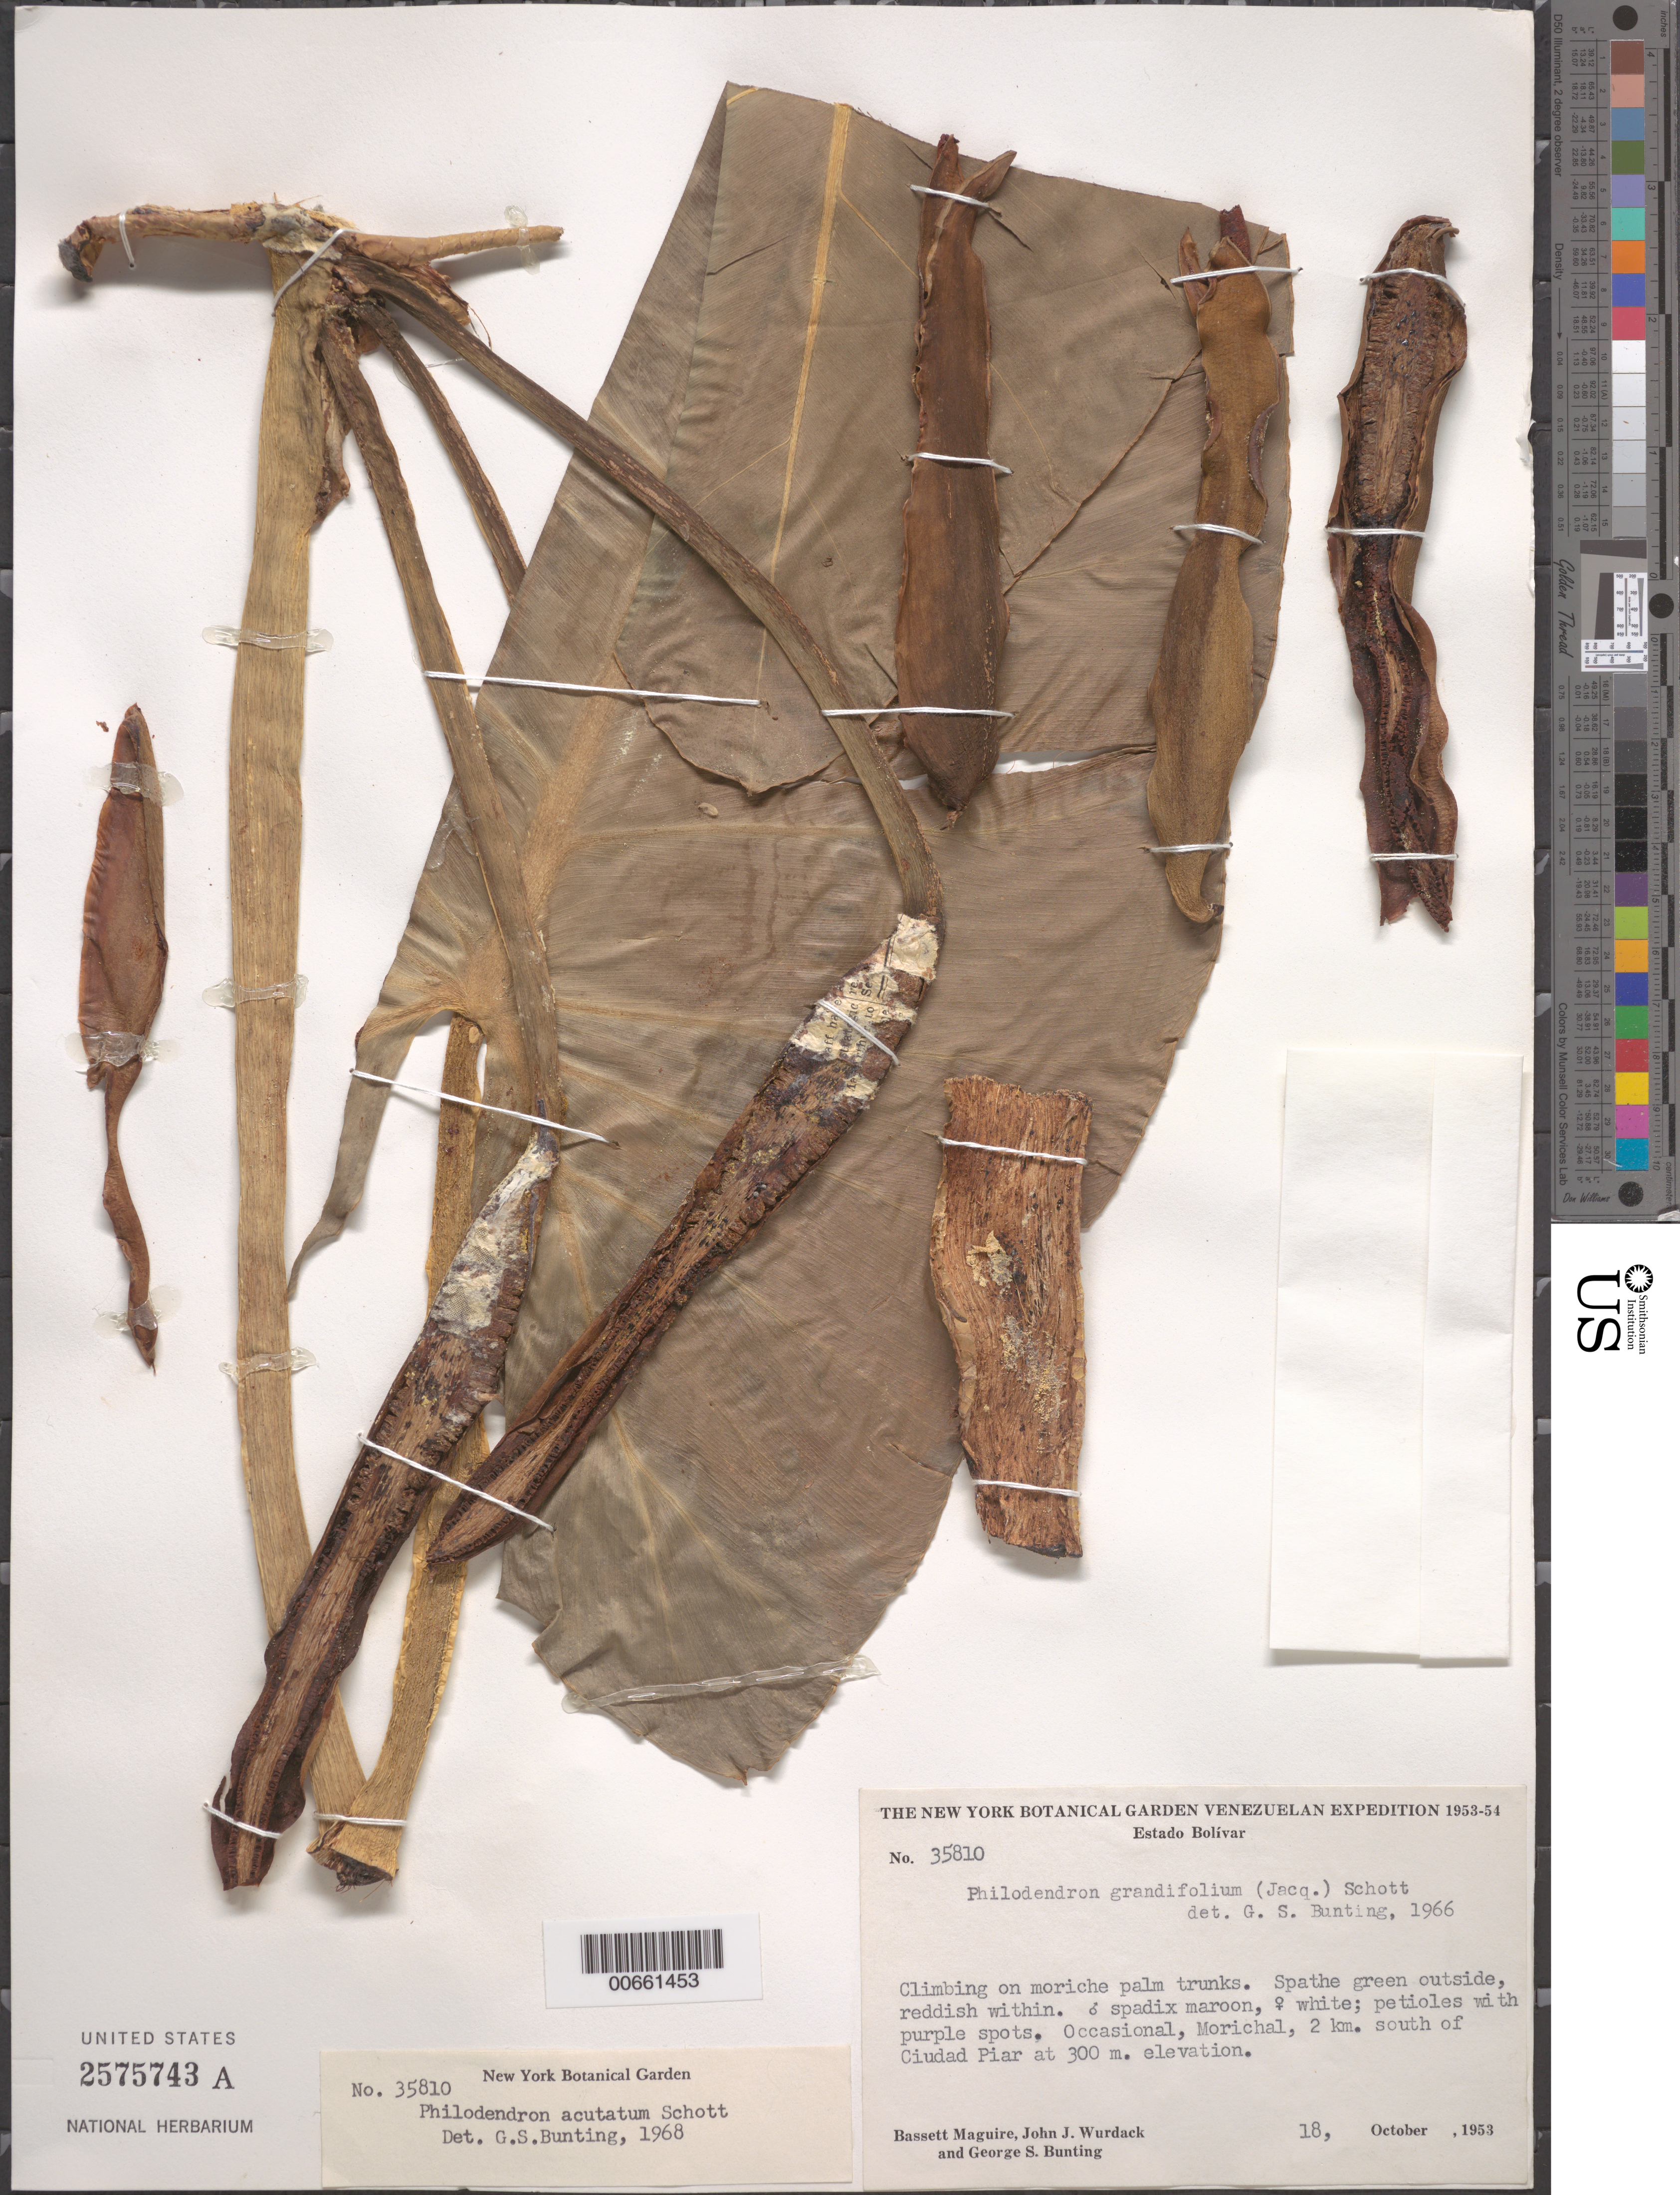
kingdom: Plantae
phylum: Tracheophyta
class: Liliopsida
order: Alismatales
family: Araceae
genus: Philodendron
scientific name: Philodendron acutatum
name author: Schott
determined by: Bunting, G. S.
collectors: B. Maguire, J. J. Wurdack & G. S. Bunting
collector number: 35810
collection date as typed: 18-Oct-53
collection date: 1953-10-18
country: Venezuela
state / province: Bolívar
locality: Ciudad Piar, 2 km S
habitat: Morichal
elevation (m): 300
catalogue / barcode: US 2575743A